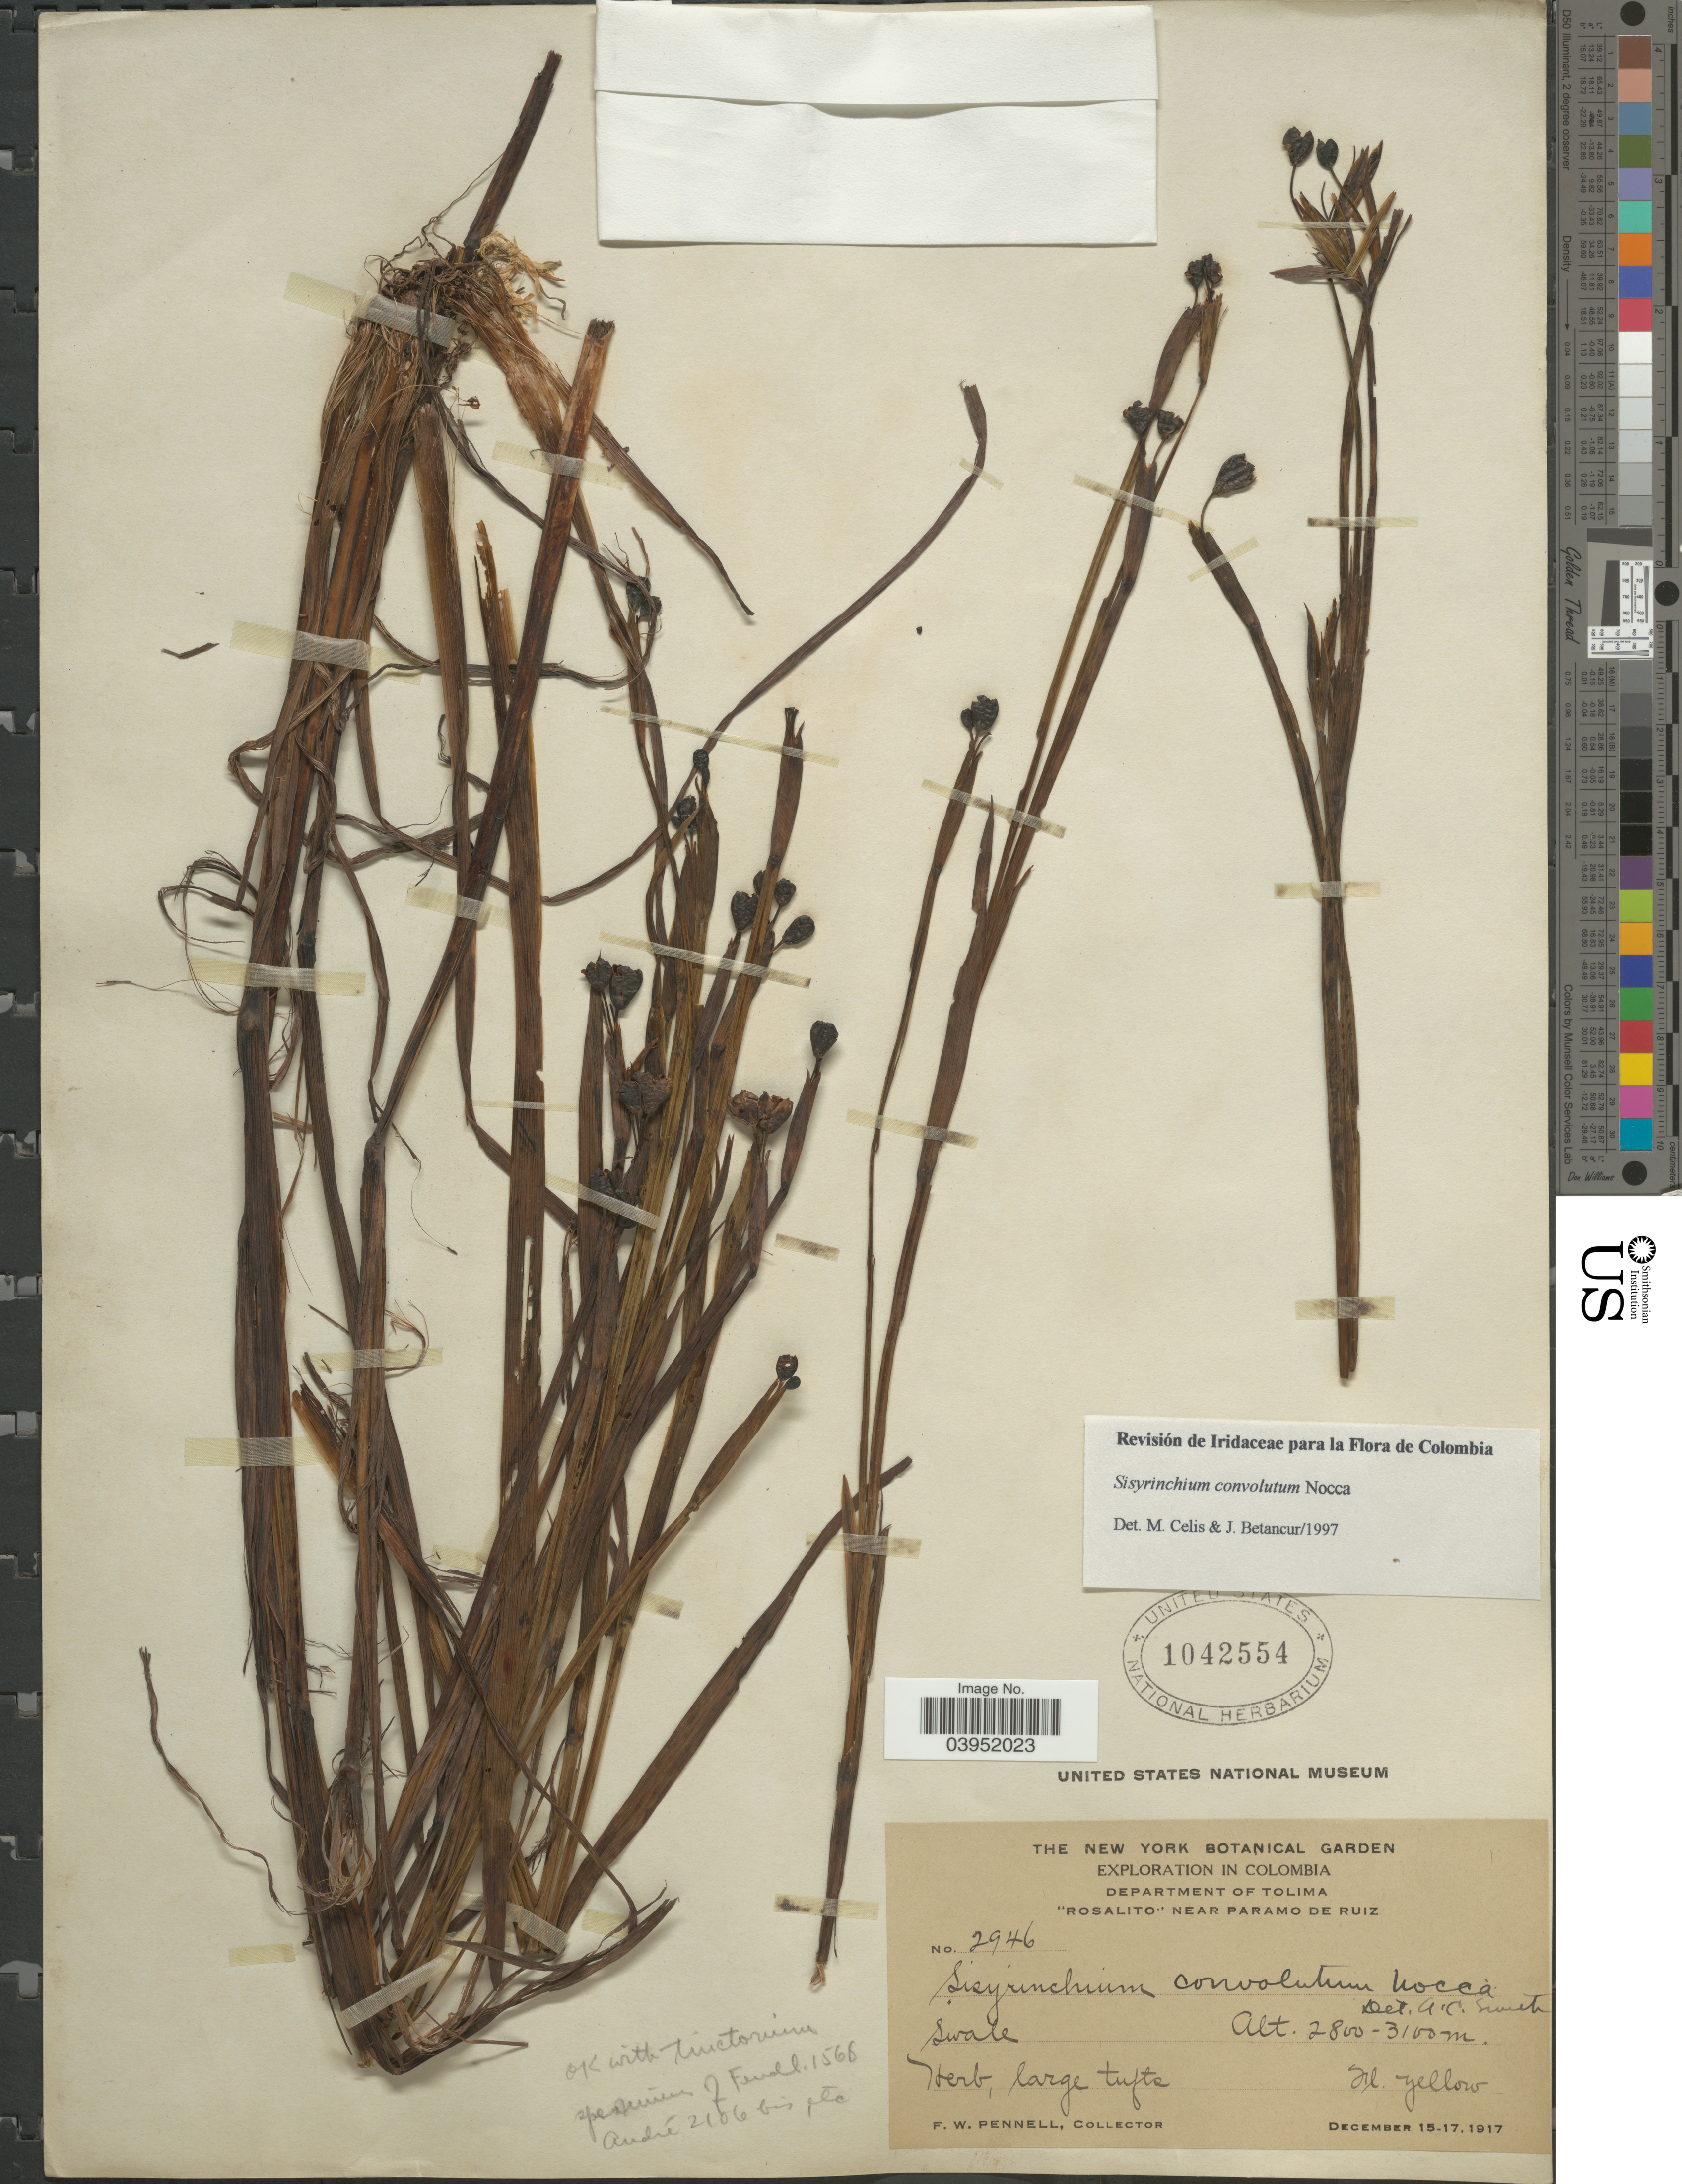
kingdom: Plantae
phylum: Tracheophyta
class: Liliopsida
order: Asparagales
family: Iridaceae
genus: Sisyrinchium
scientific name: Sisyrinchium convolutum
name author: Nocca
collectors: F. W. Pennell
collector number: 2946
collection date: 1917-12-15/1917-12-17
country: Colombia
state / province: Tolima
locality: Department of Tolima. "Rosalito" near Paramo de Ruiz.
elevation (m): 2800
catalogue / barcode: US 1042554